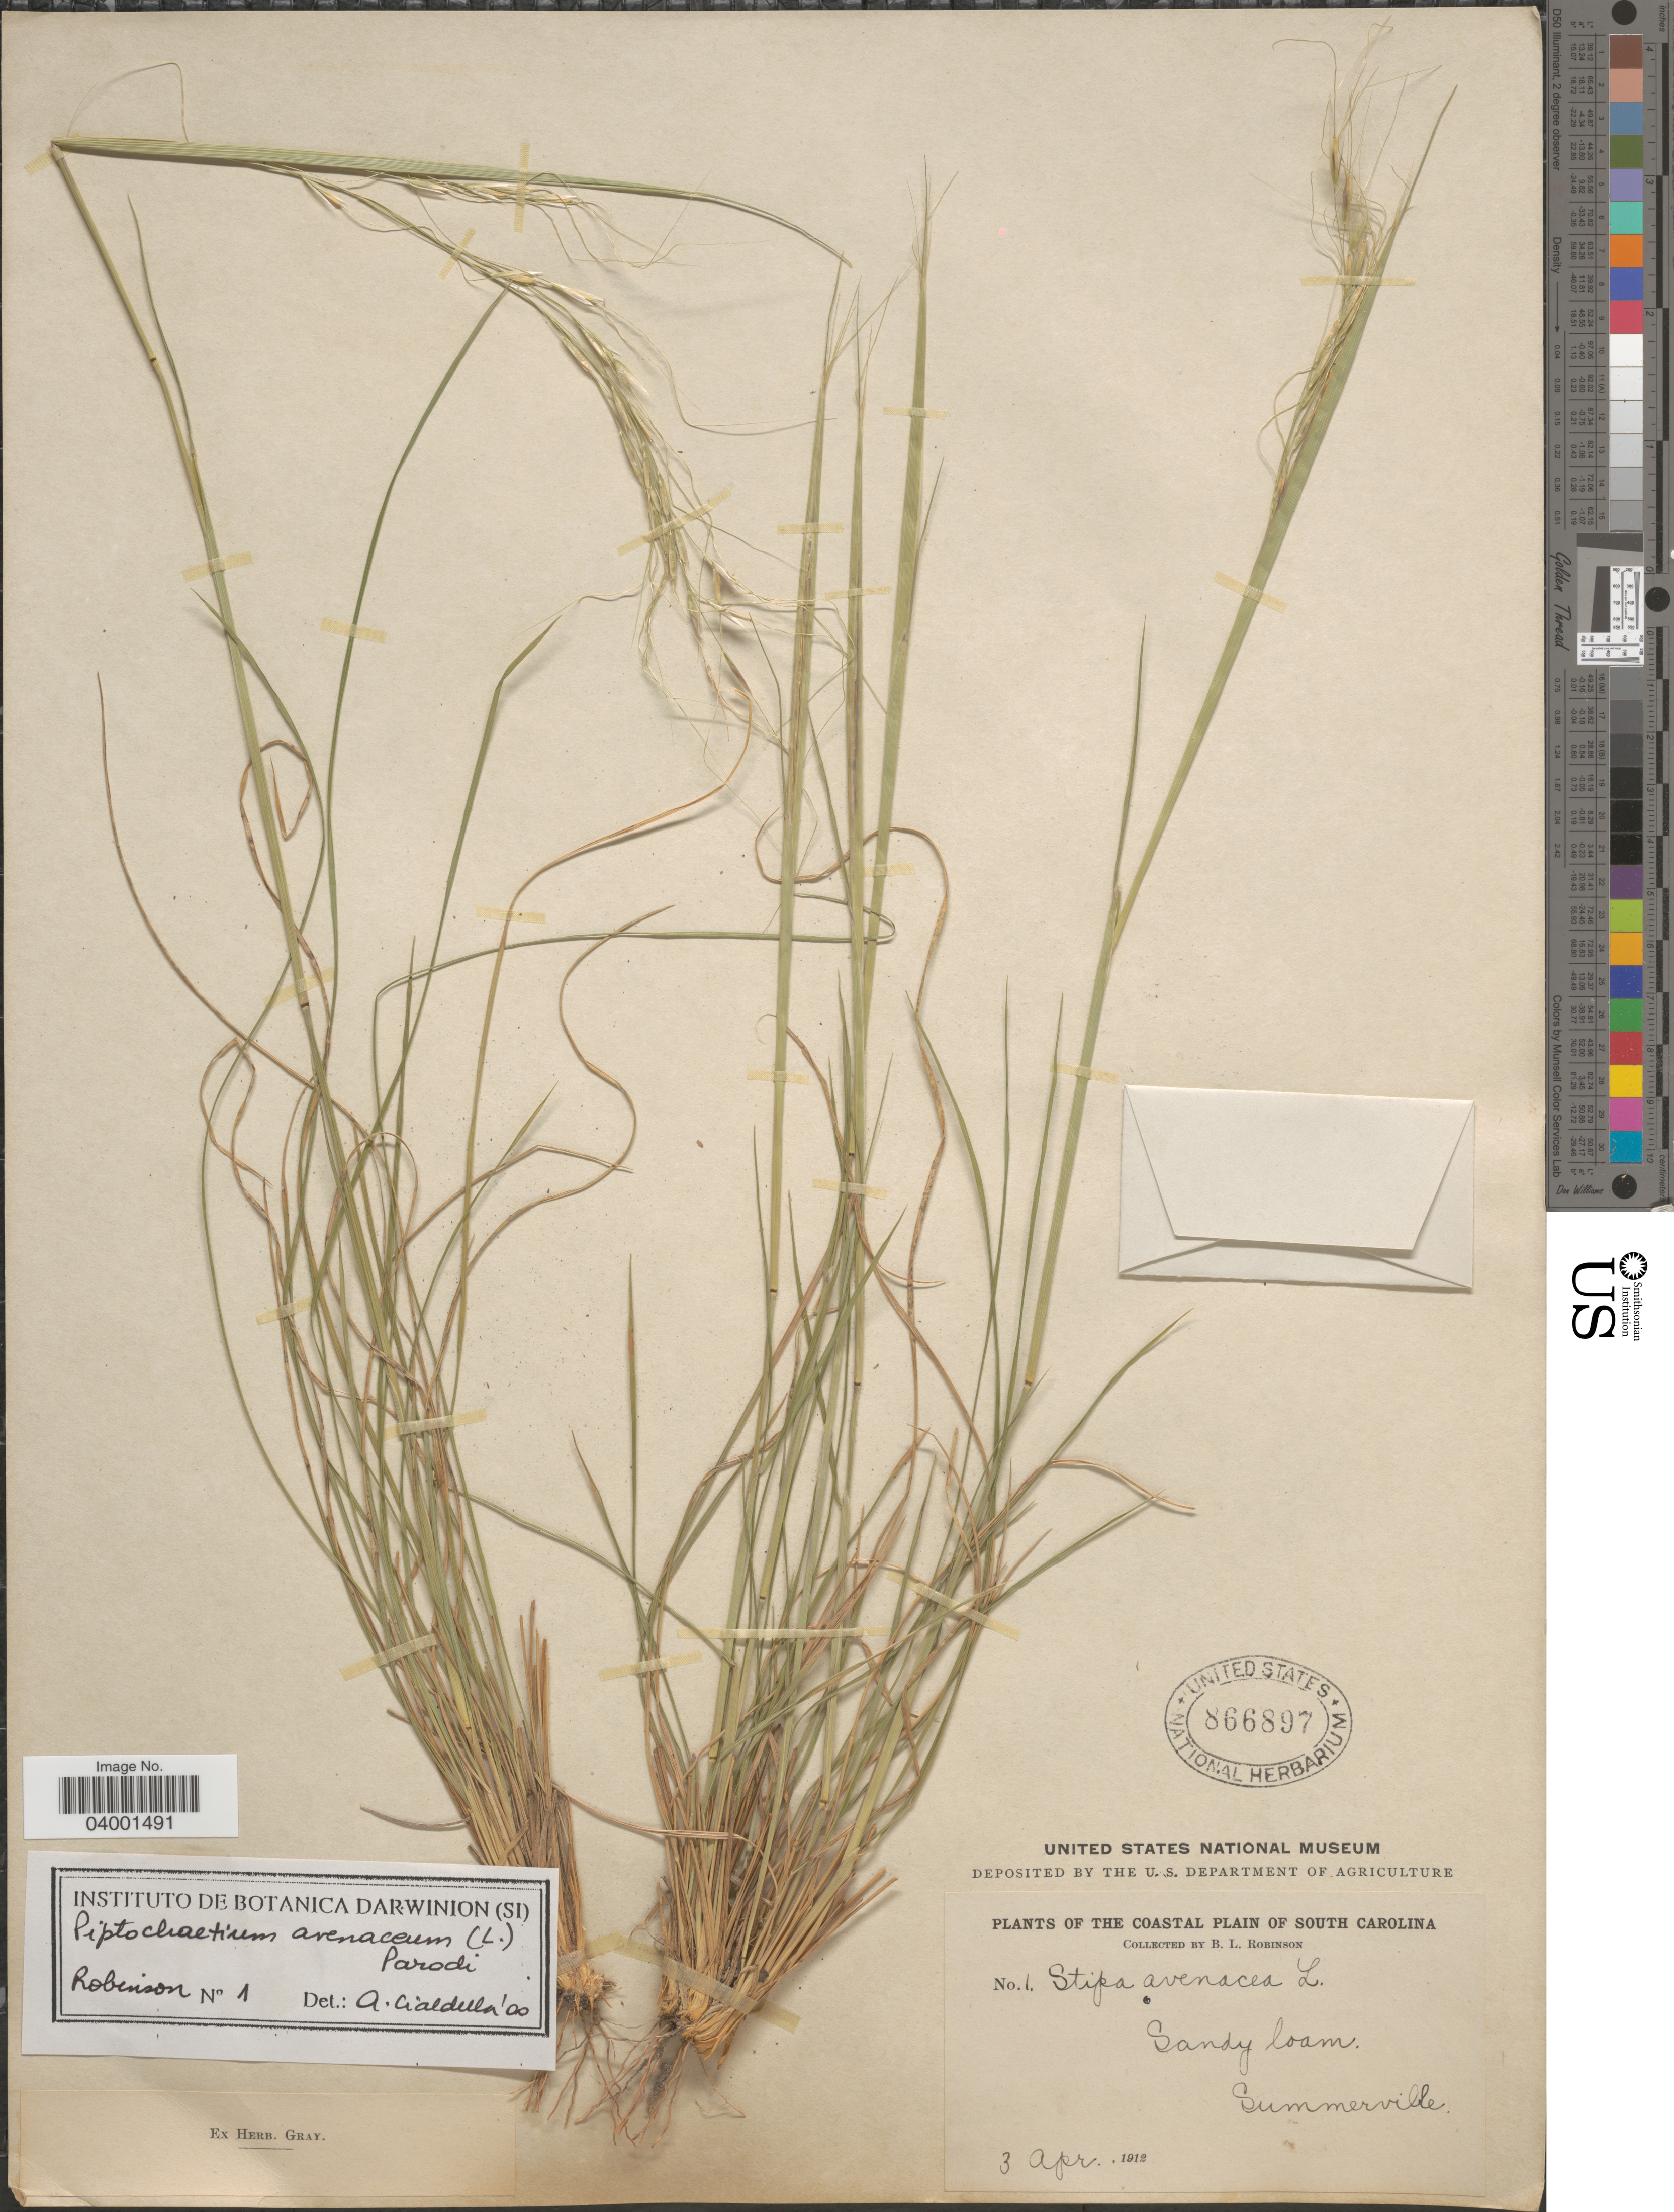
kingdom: Plantae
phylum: Tracheophyta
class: Liliopsida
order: Poales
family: Poaceae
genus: Piptochaetium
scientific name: Piptochaetium avenaceum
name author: (L.) Parodi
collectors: B. L. Robinson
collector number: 1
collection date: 1912-04-03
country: United States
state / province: South Carolina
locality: Coastal Plain of South Carolina. Sandy loam. Summerville.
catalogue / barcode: US 866897